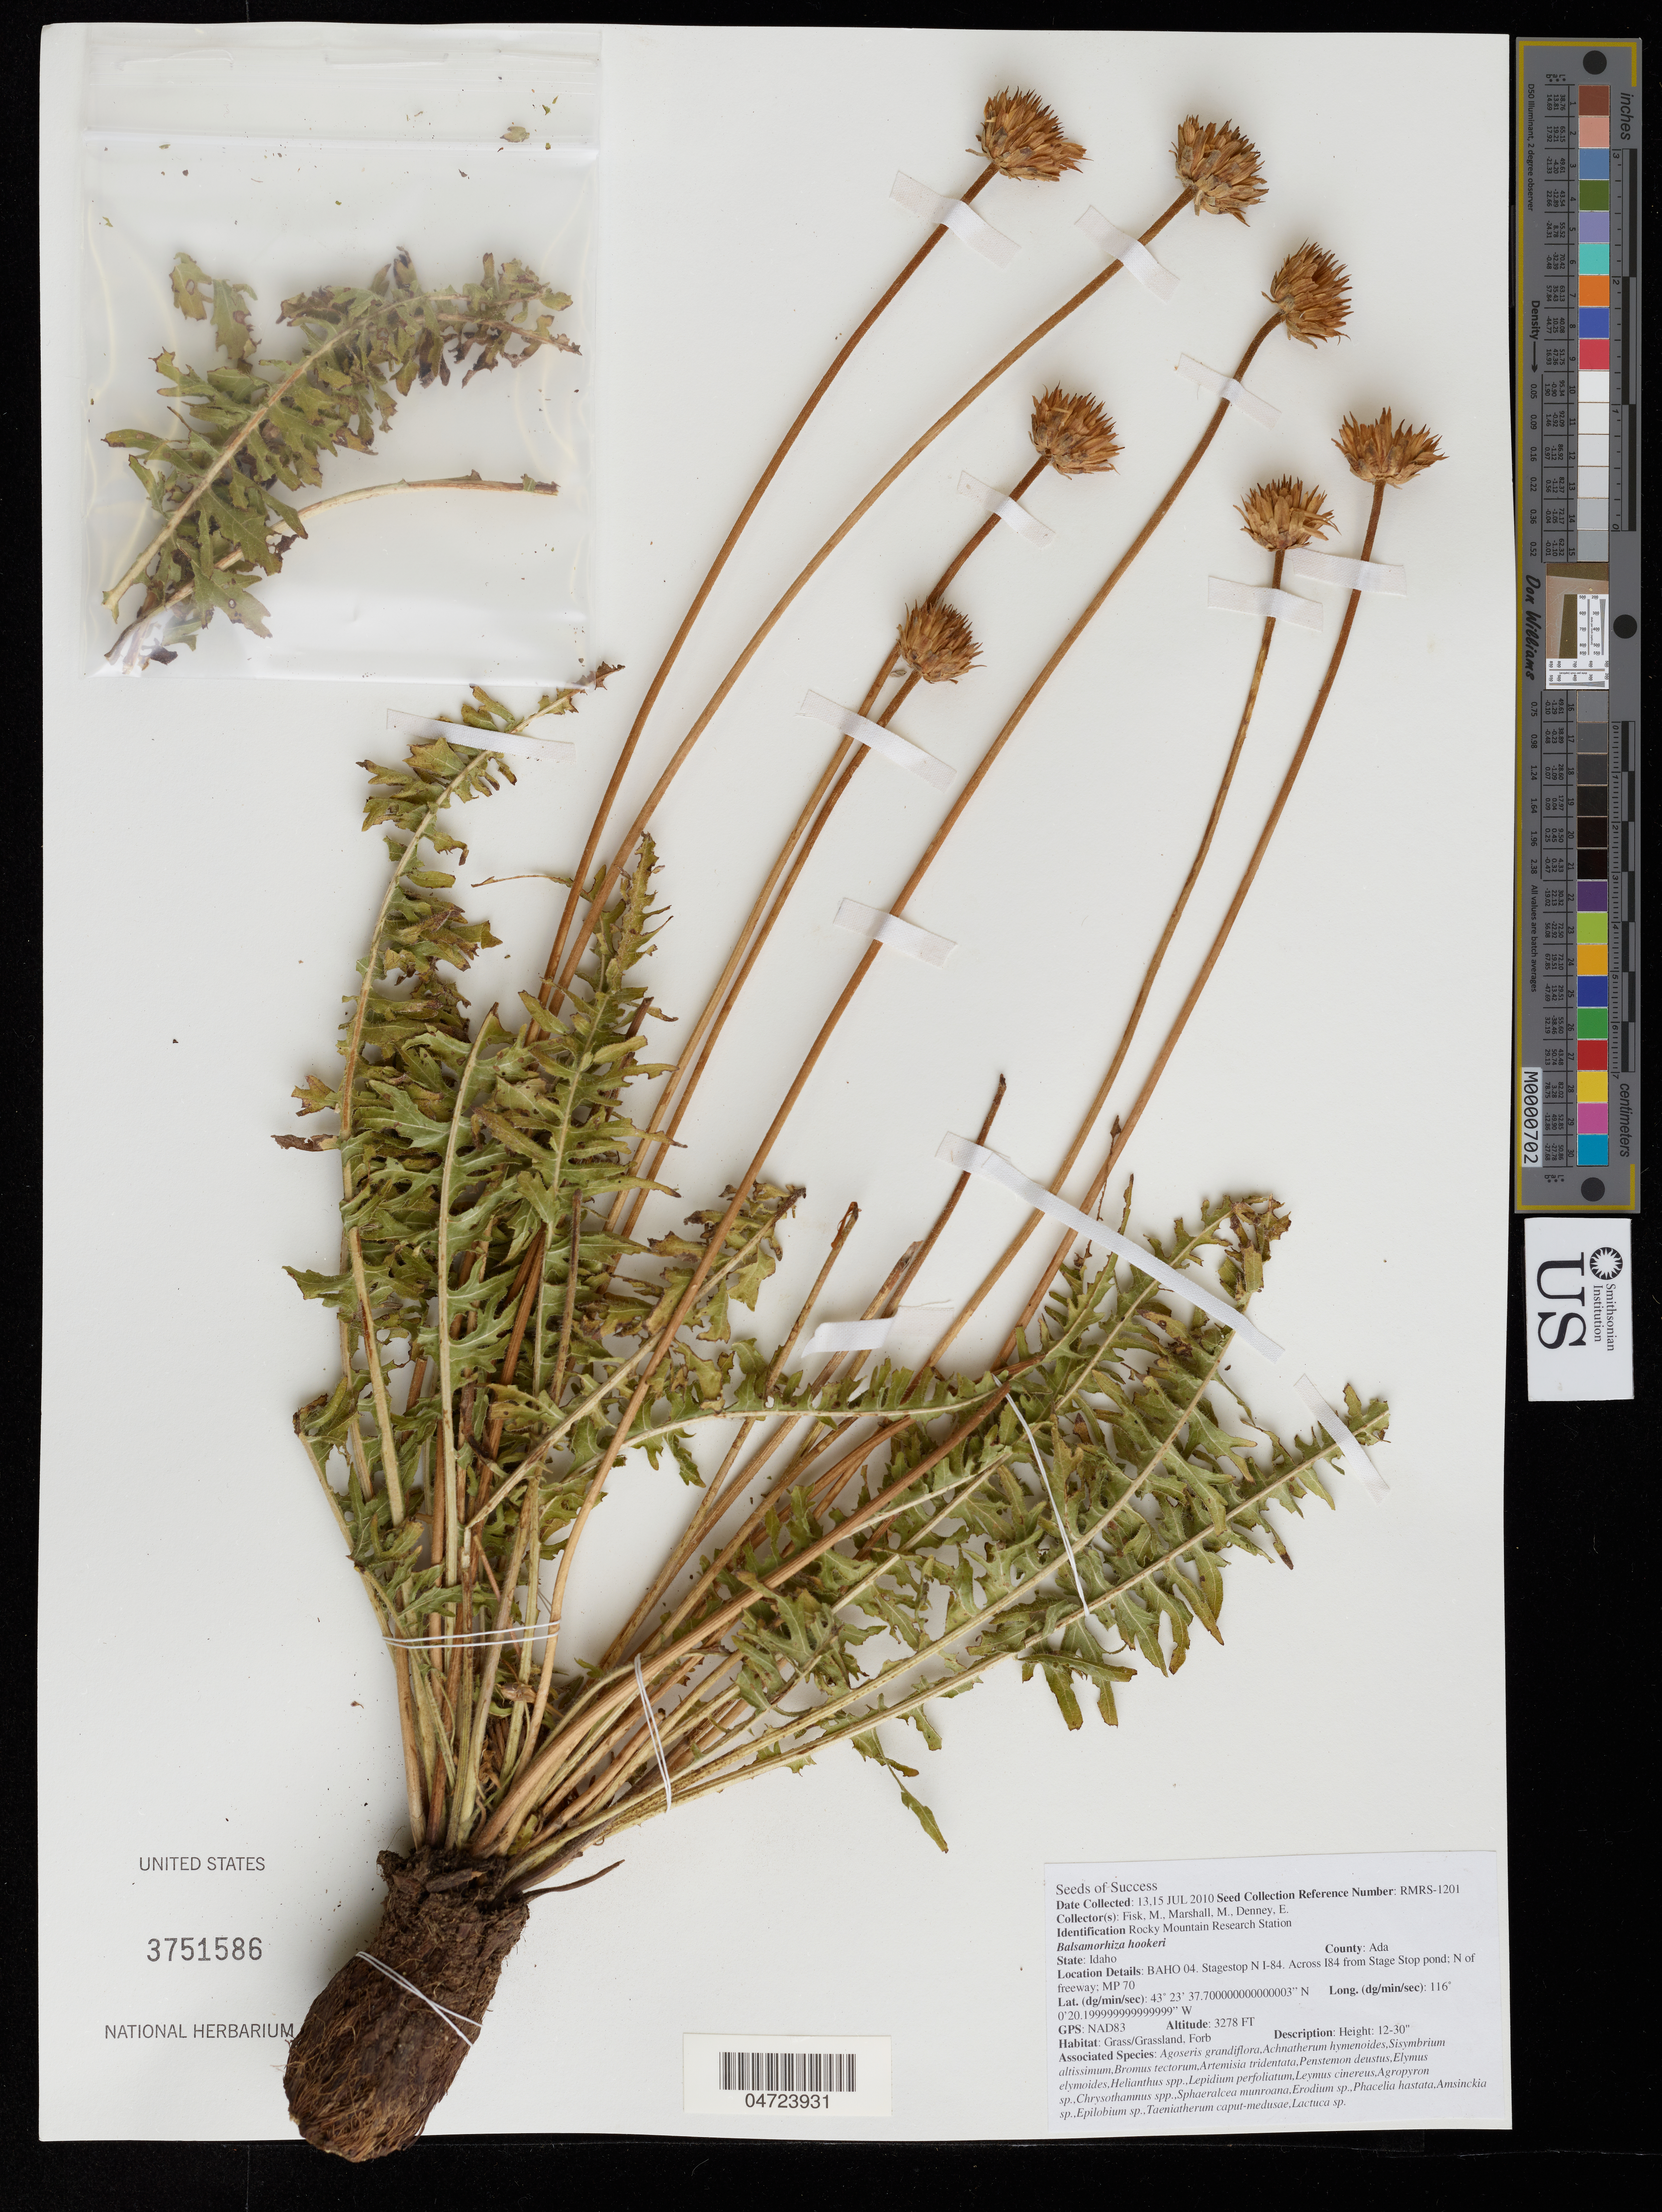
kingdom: Plantae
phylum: Tracheophyta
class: Magnoliopsida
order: Asterales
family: Asteraceae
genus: Balsamorhiza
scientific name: Balsamorhiza hookeri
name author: Nutt.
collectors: M. Fisk, M. Marshall & E. Denney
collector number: RMRS-1201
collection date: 2010-07-13/2010-07-15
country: United States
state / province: Idaho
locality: County: Ada. BAHO 04. Stagestop N I-84. Across I84 from Stage Stop pond; N of freeway; MP 70.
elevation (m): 999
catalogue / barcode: US 3751586